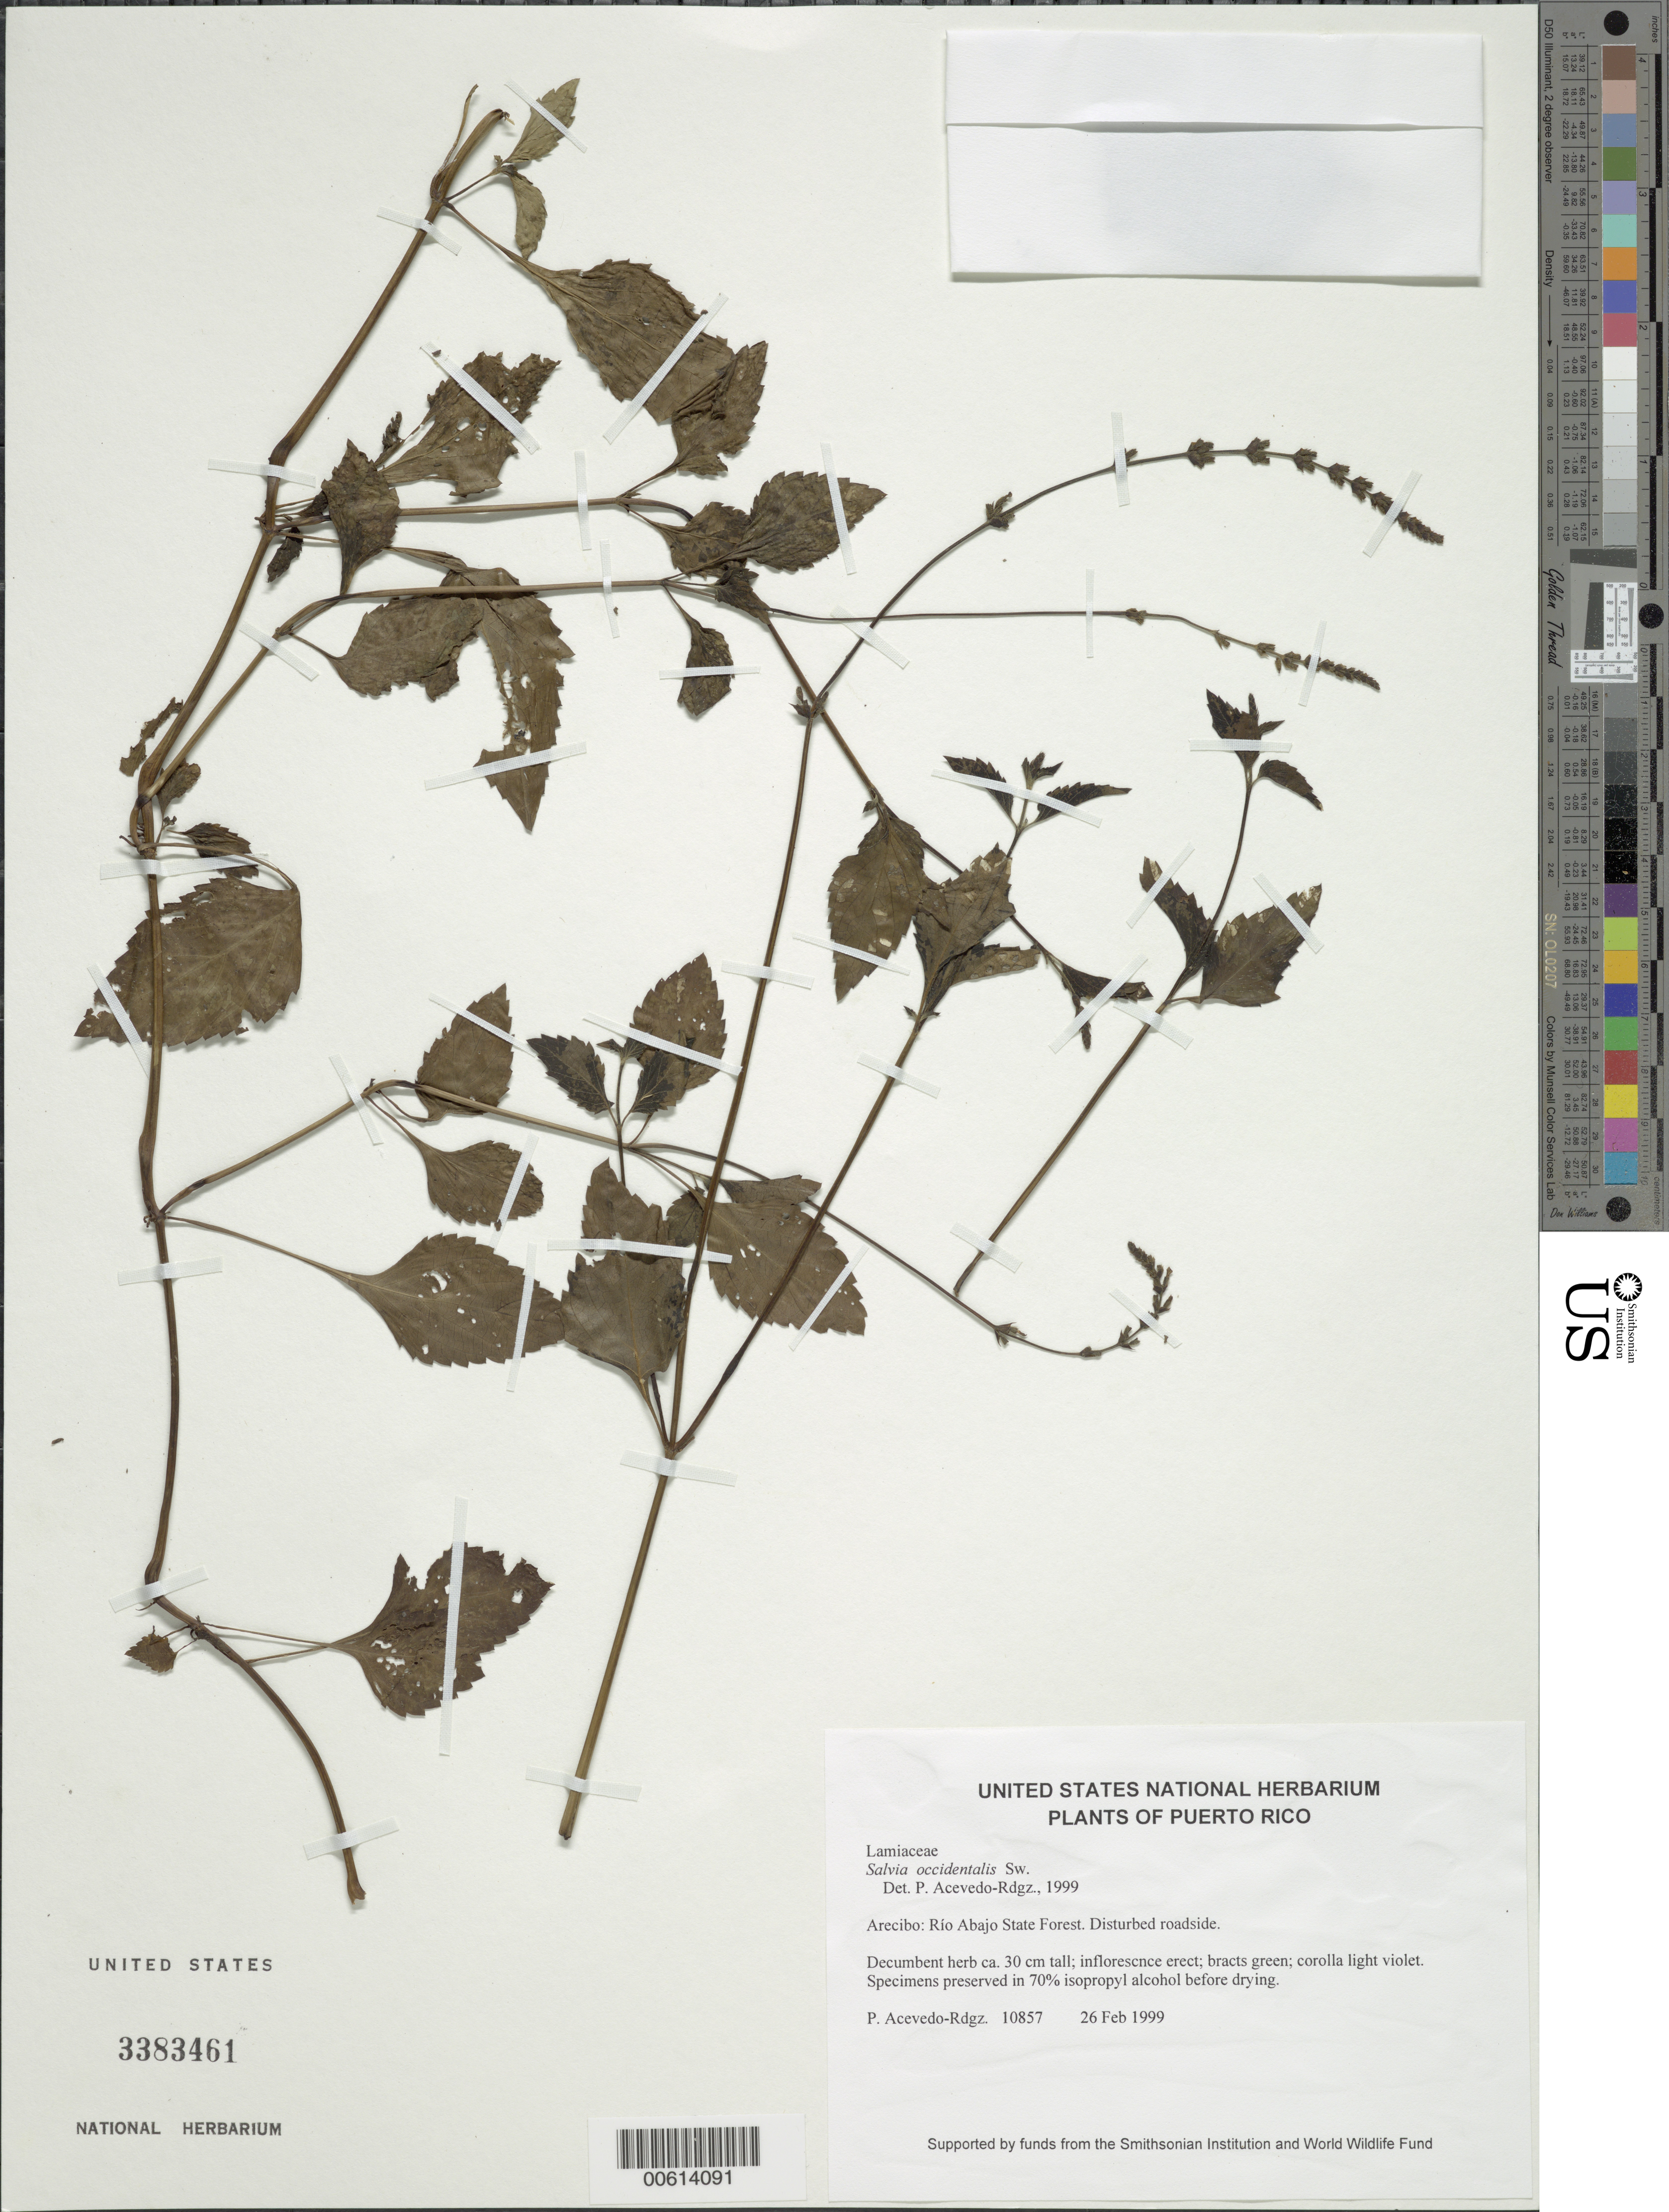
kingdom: Plantae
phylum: Tracheophyta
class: Magnoliopsida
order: Lamiales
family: Lamiaceae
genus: Salvia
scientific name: Salvia occidentalis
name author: Sw.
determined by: Acevedo-Rodríguez, P., (BOT), Smithsonian Institution - National Museum of Natural History (UNITED STATES)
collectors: P. Acevedo-Rodr.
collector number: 10857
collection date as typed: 26 Feb 1999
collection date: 1999-02-26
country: Puerto Rico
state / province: Arecibo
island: Puerto Rico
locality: Arecibo; Río Abajo State Forest.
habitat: Disturbed roadside.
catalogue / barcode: US 3383461